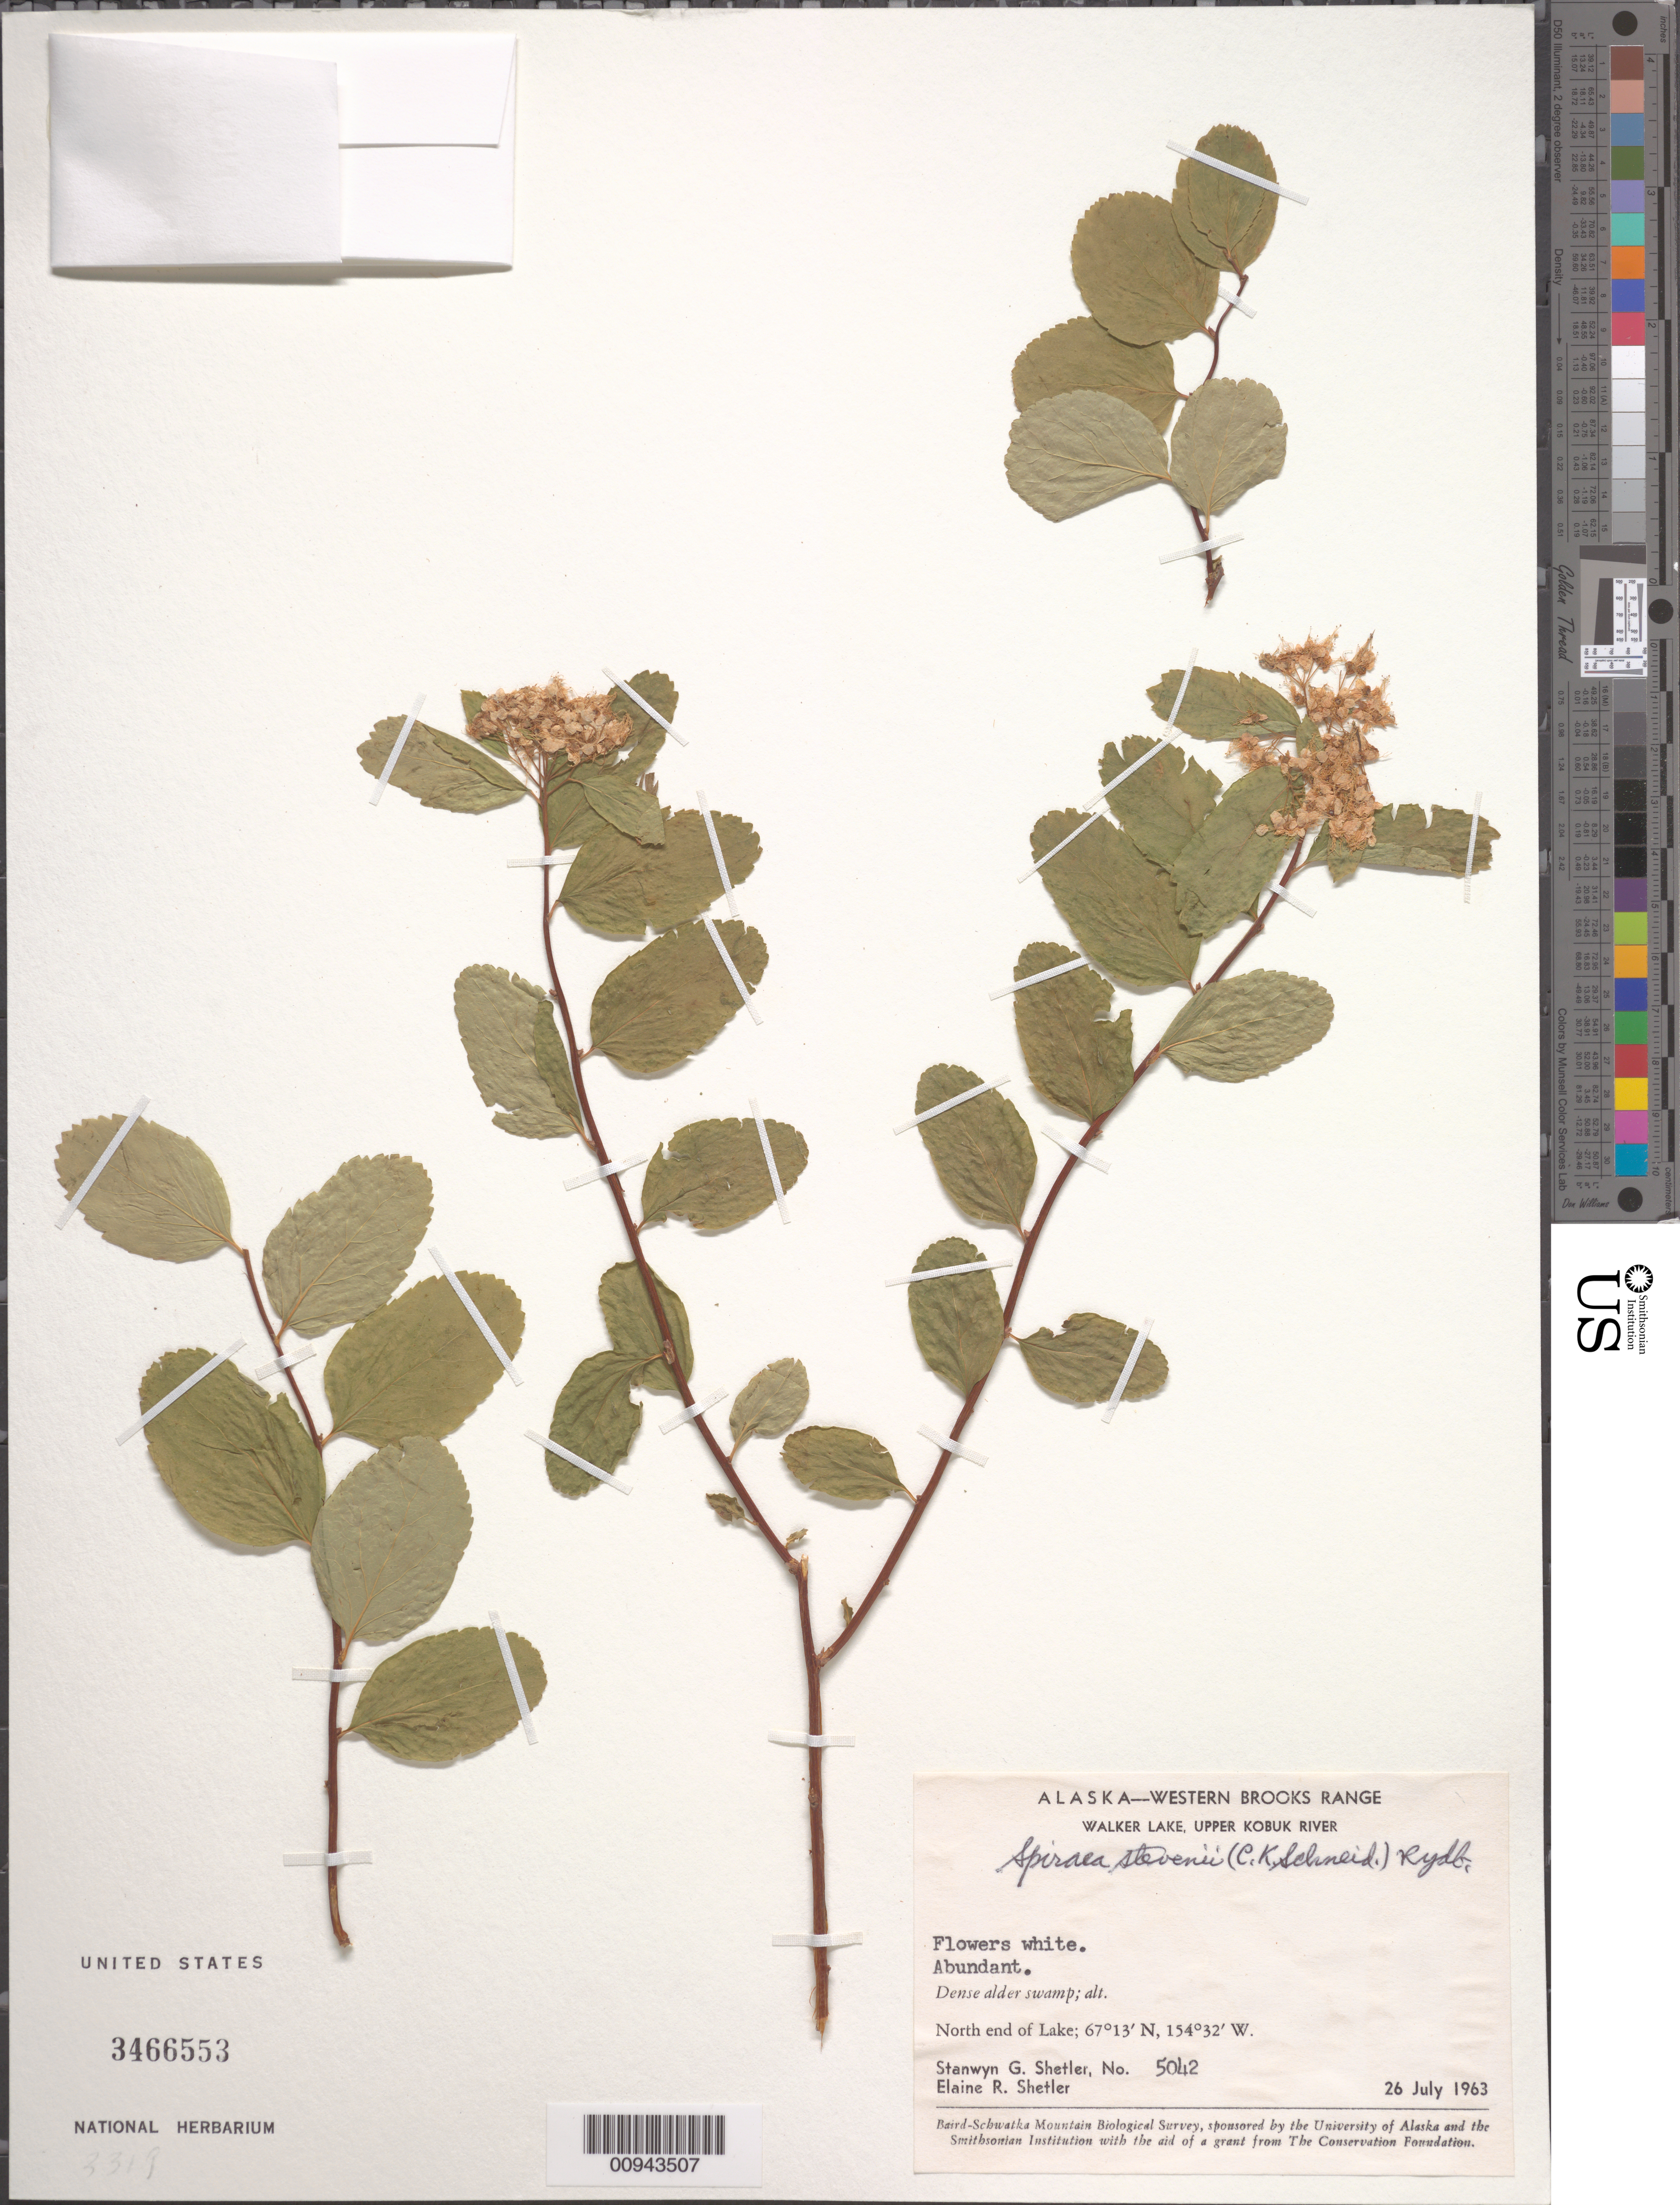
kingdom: Plantae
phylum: Tracheophyta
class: Magnoliopsida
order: Rosales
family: Rosaceae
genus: Spiraea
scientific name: Spiraea stevenii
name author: (C.K. Schneid.) Rydb.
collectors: S. Shetler & E. R. Shetler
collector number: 5042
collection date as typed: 26 Jul 1963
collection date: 1963-07-26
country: United States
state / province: Alaska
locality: North end of Walker Lake. Western Brooks Range, Upper Kobuk River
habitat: Dense alder swamp.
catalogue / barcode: US 3466553